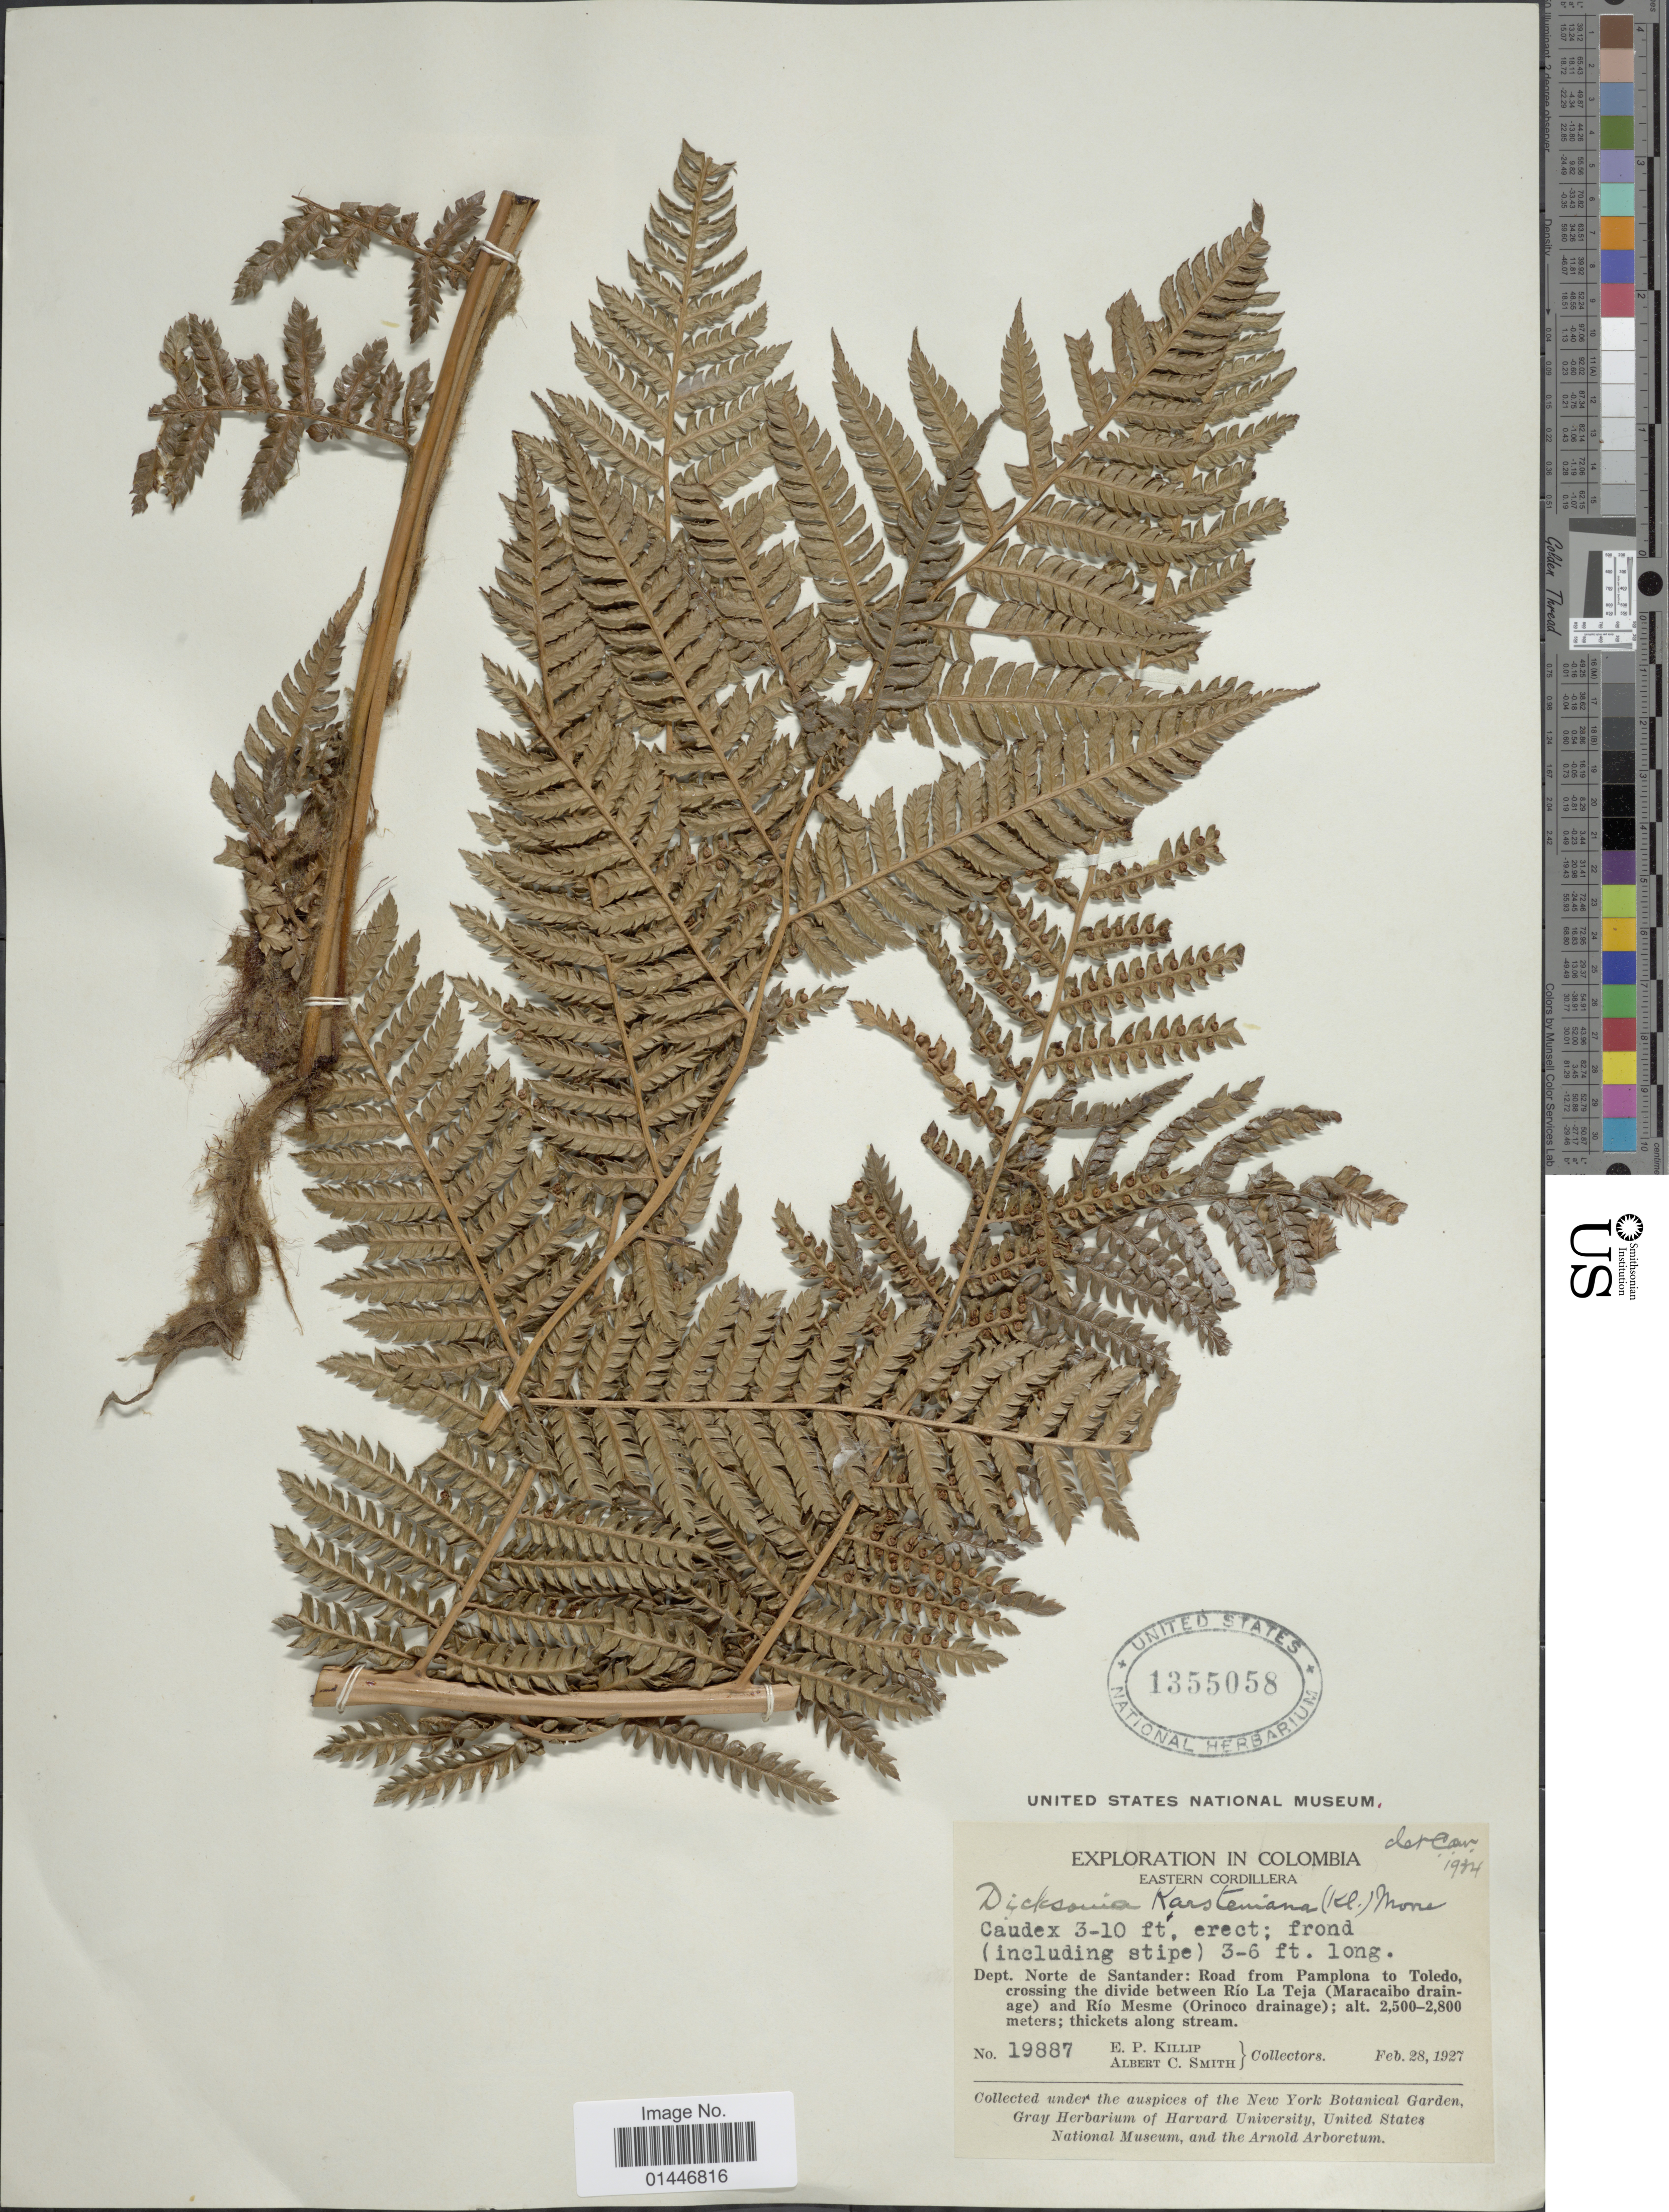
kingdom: Plantae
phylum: Tracheophyta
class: Polypodiopsida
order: Cyatheales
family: Dicksoniaceae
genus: Dicksonia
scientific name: Dicksonia novogranadensis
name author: (Domin)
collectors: E. P. Killip & A. C. Smith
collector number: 19887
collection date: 1927-02-28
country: Colombia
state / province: Norte de Santander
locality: Eastern Cordillera, Road from Pamplona to Toledo, crossing the divide between Rio La Teja (Maracaibo drainage) and Rio Mesme (Orinoco drainage)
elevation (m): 2500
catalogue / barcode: US 1355058